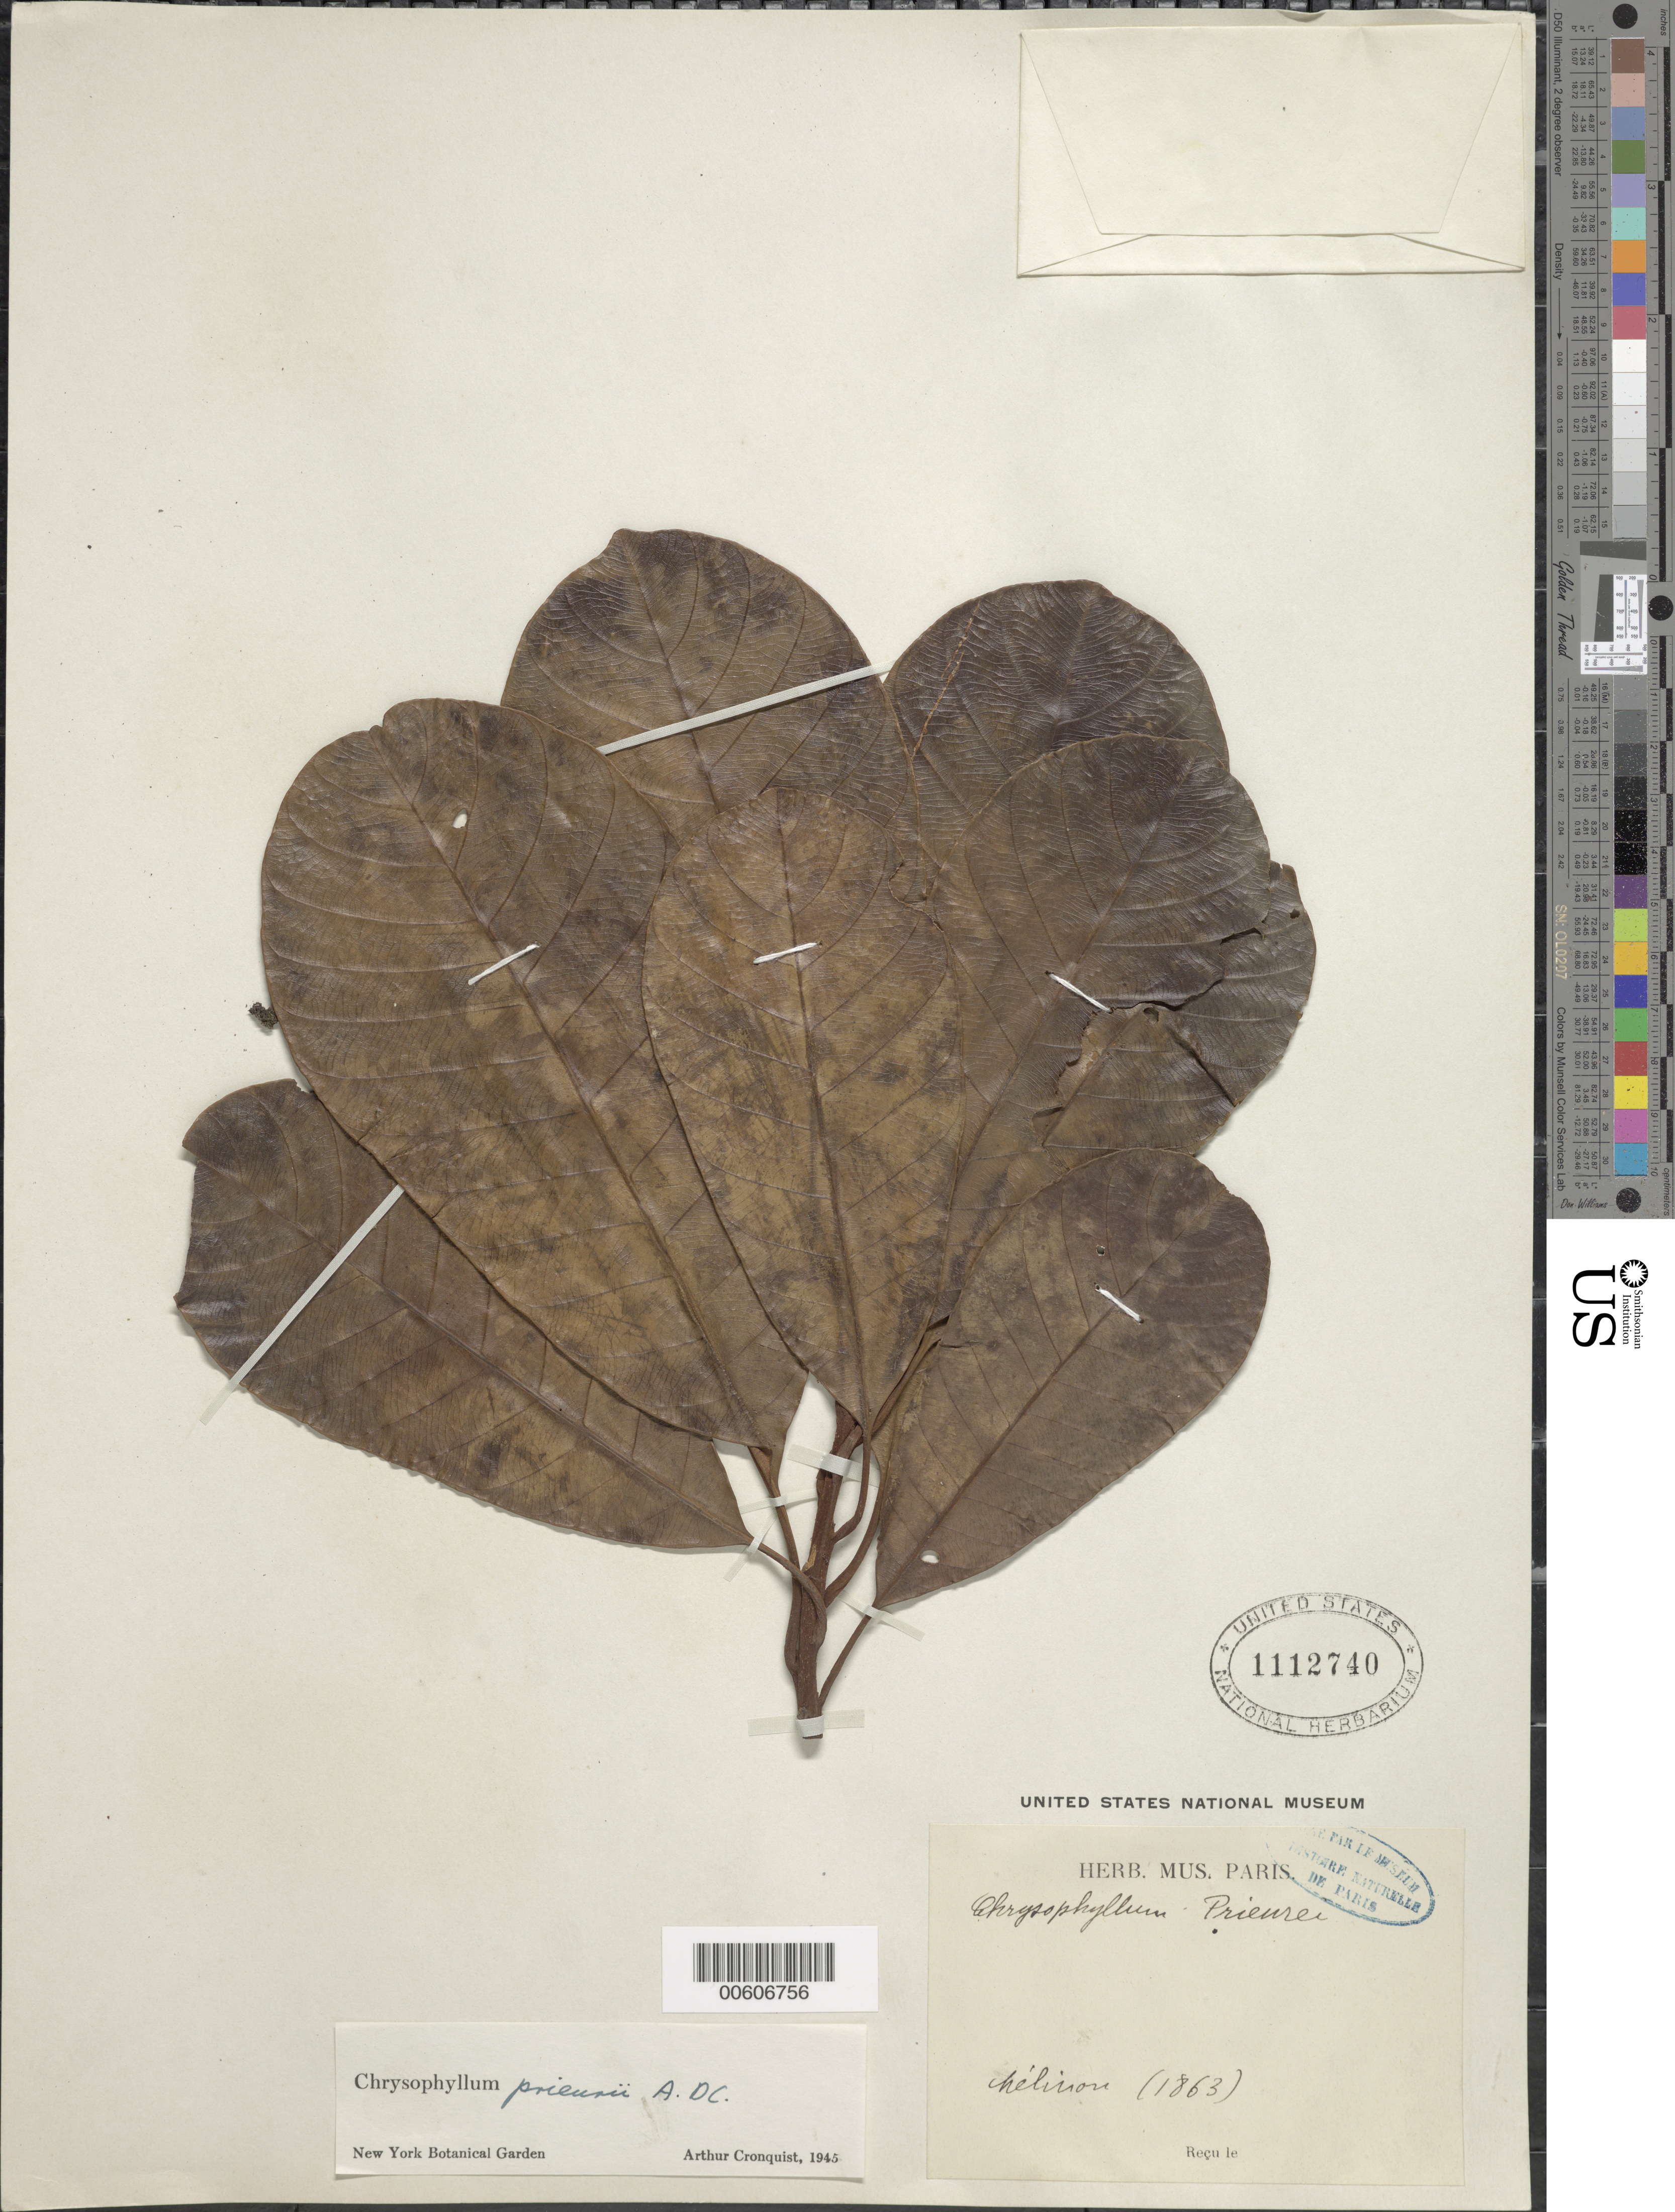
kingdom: Plantae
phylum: Tracheophyta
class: Magnoliopsida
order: Ericales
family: Sapotaceae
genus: Chrysophyllum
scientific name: Chrysophyllum prieurii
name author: A. DC.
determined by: Cronquist, A. J.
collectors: E. Mélinon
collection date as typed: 1863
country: French Guiana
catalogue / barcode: US 1112740